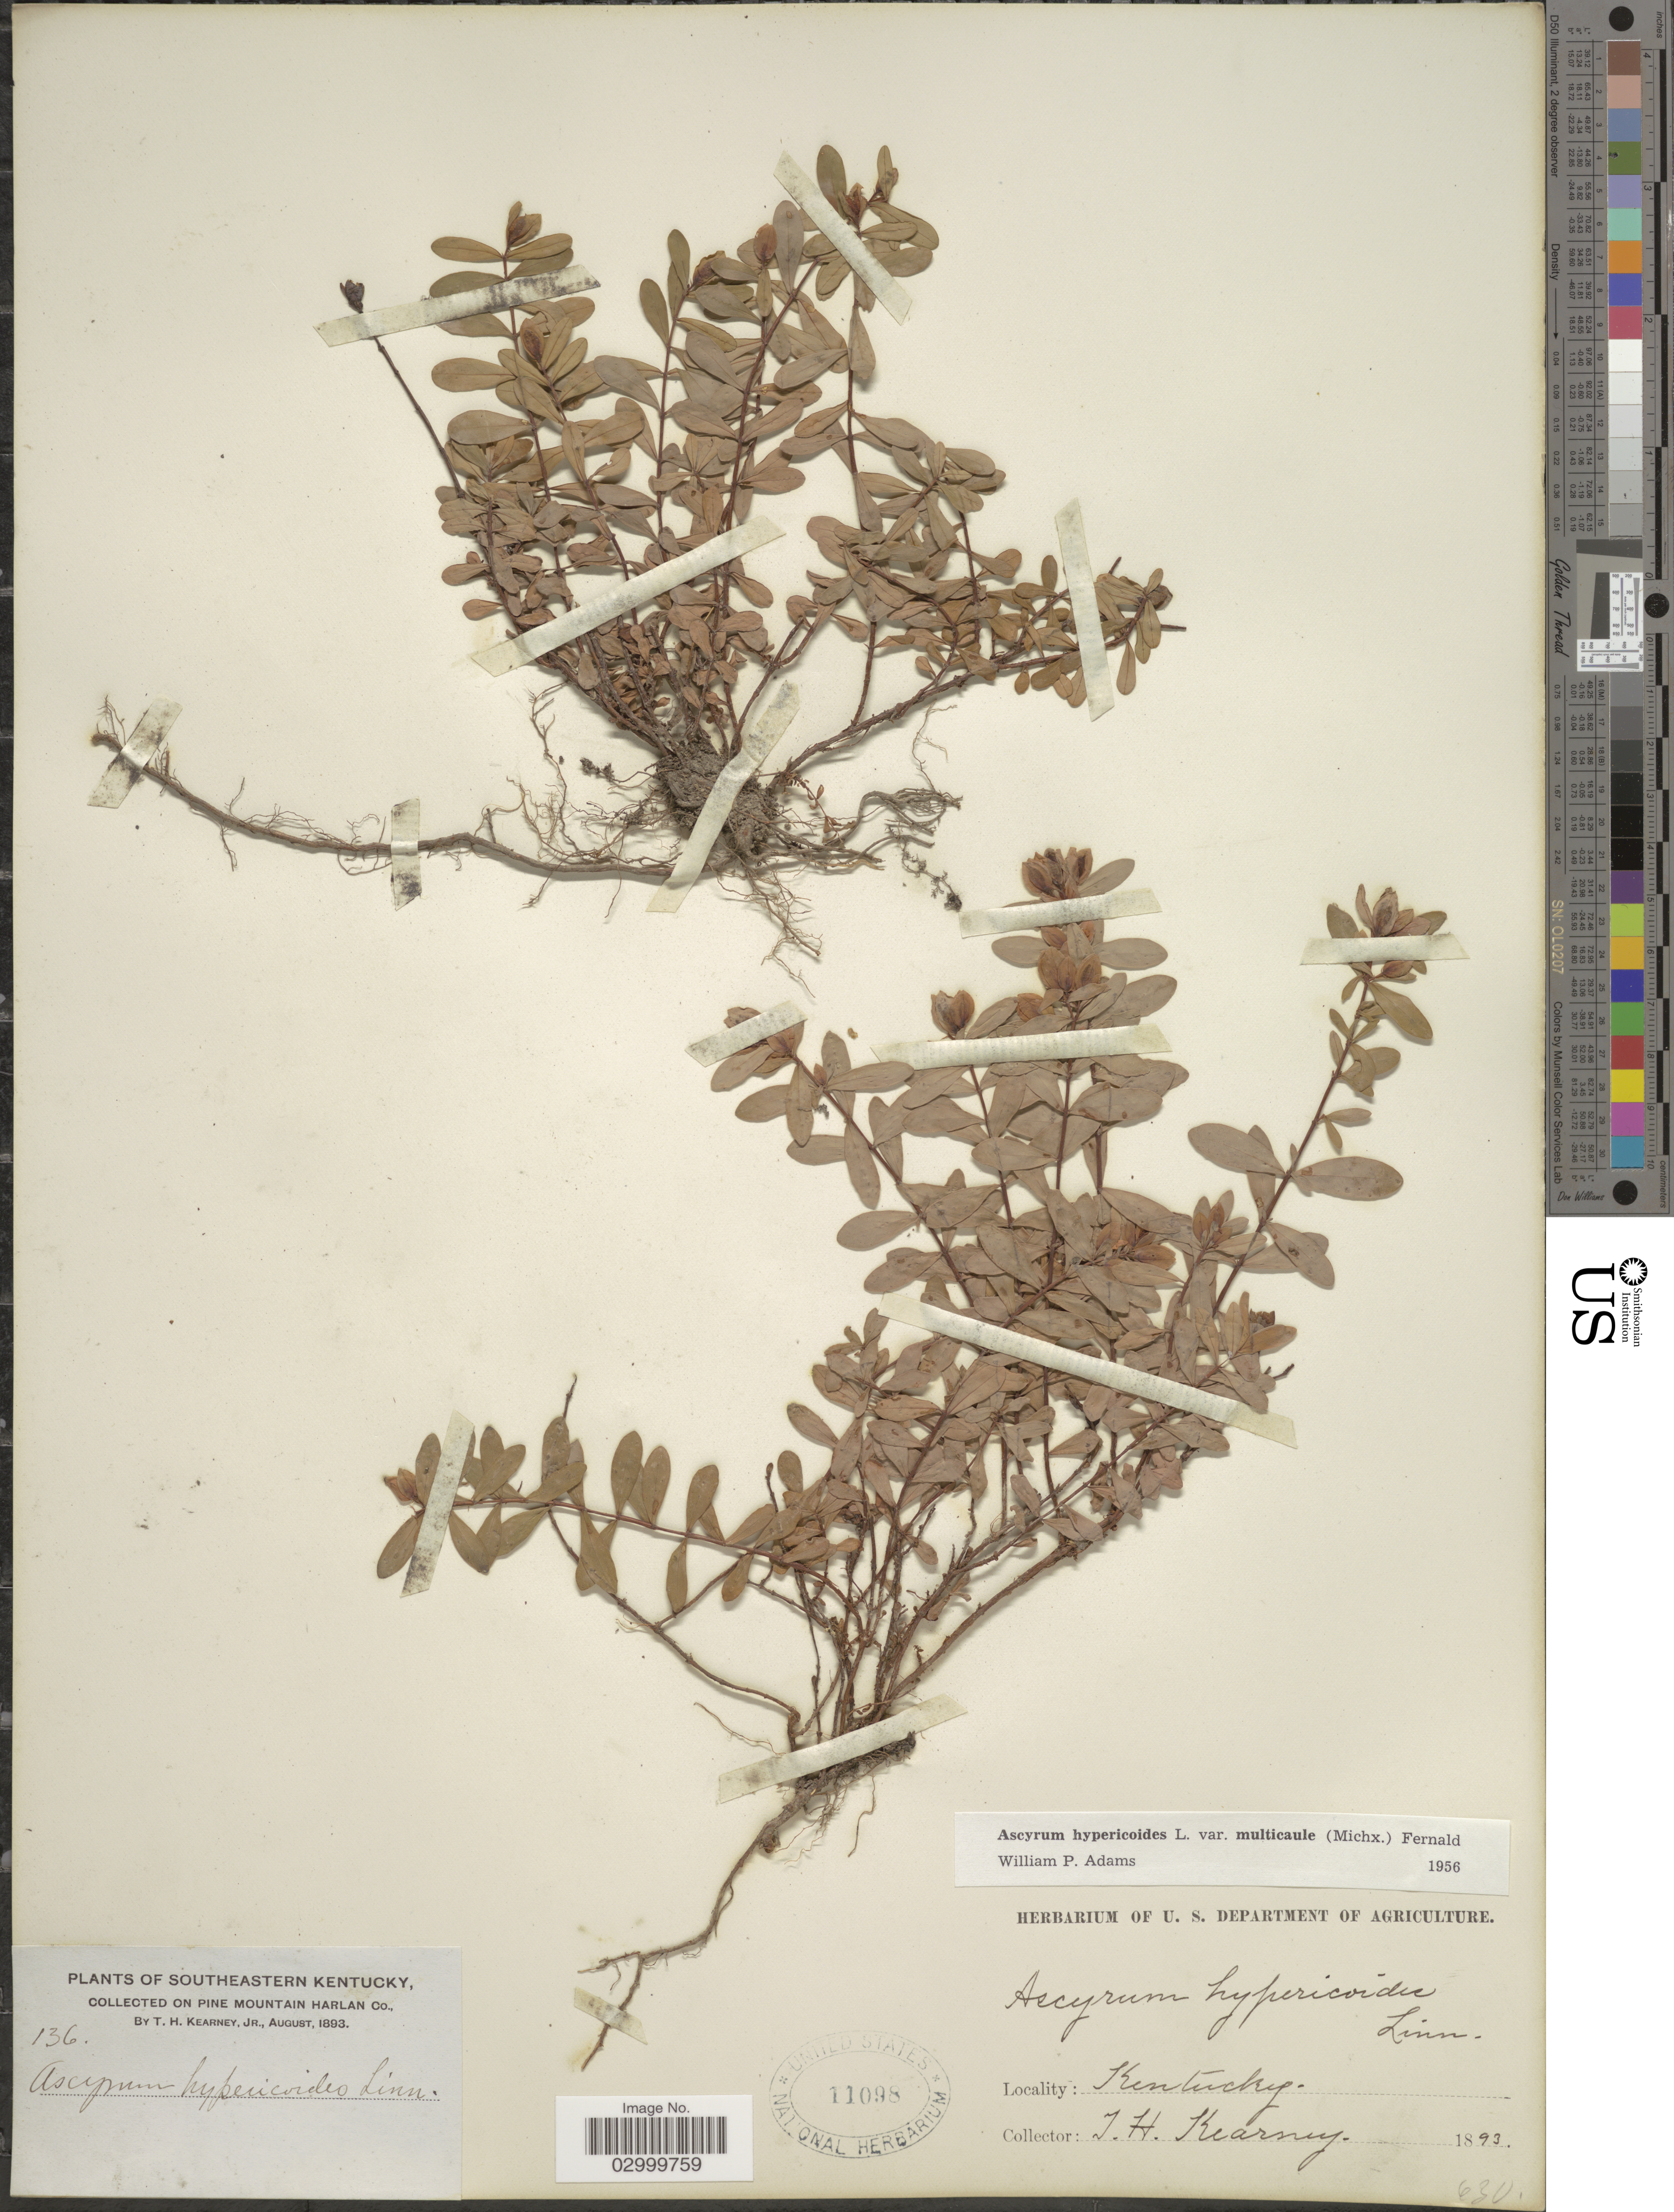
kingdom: Plantae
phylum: Tracheophyta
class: Magnoliopsida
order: Malpighiales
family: Hypericaceae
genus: Hypericum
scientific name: Hypericum stragulum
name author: W.P. Adams & N. Robson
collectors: T. H. Kearney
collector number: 136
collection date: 1893-08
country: United States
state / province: Kentucky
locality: Southeastern Kentucky, Pine Mountain, Harlan Co.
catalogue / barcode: US 11098